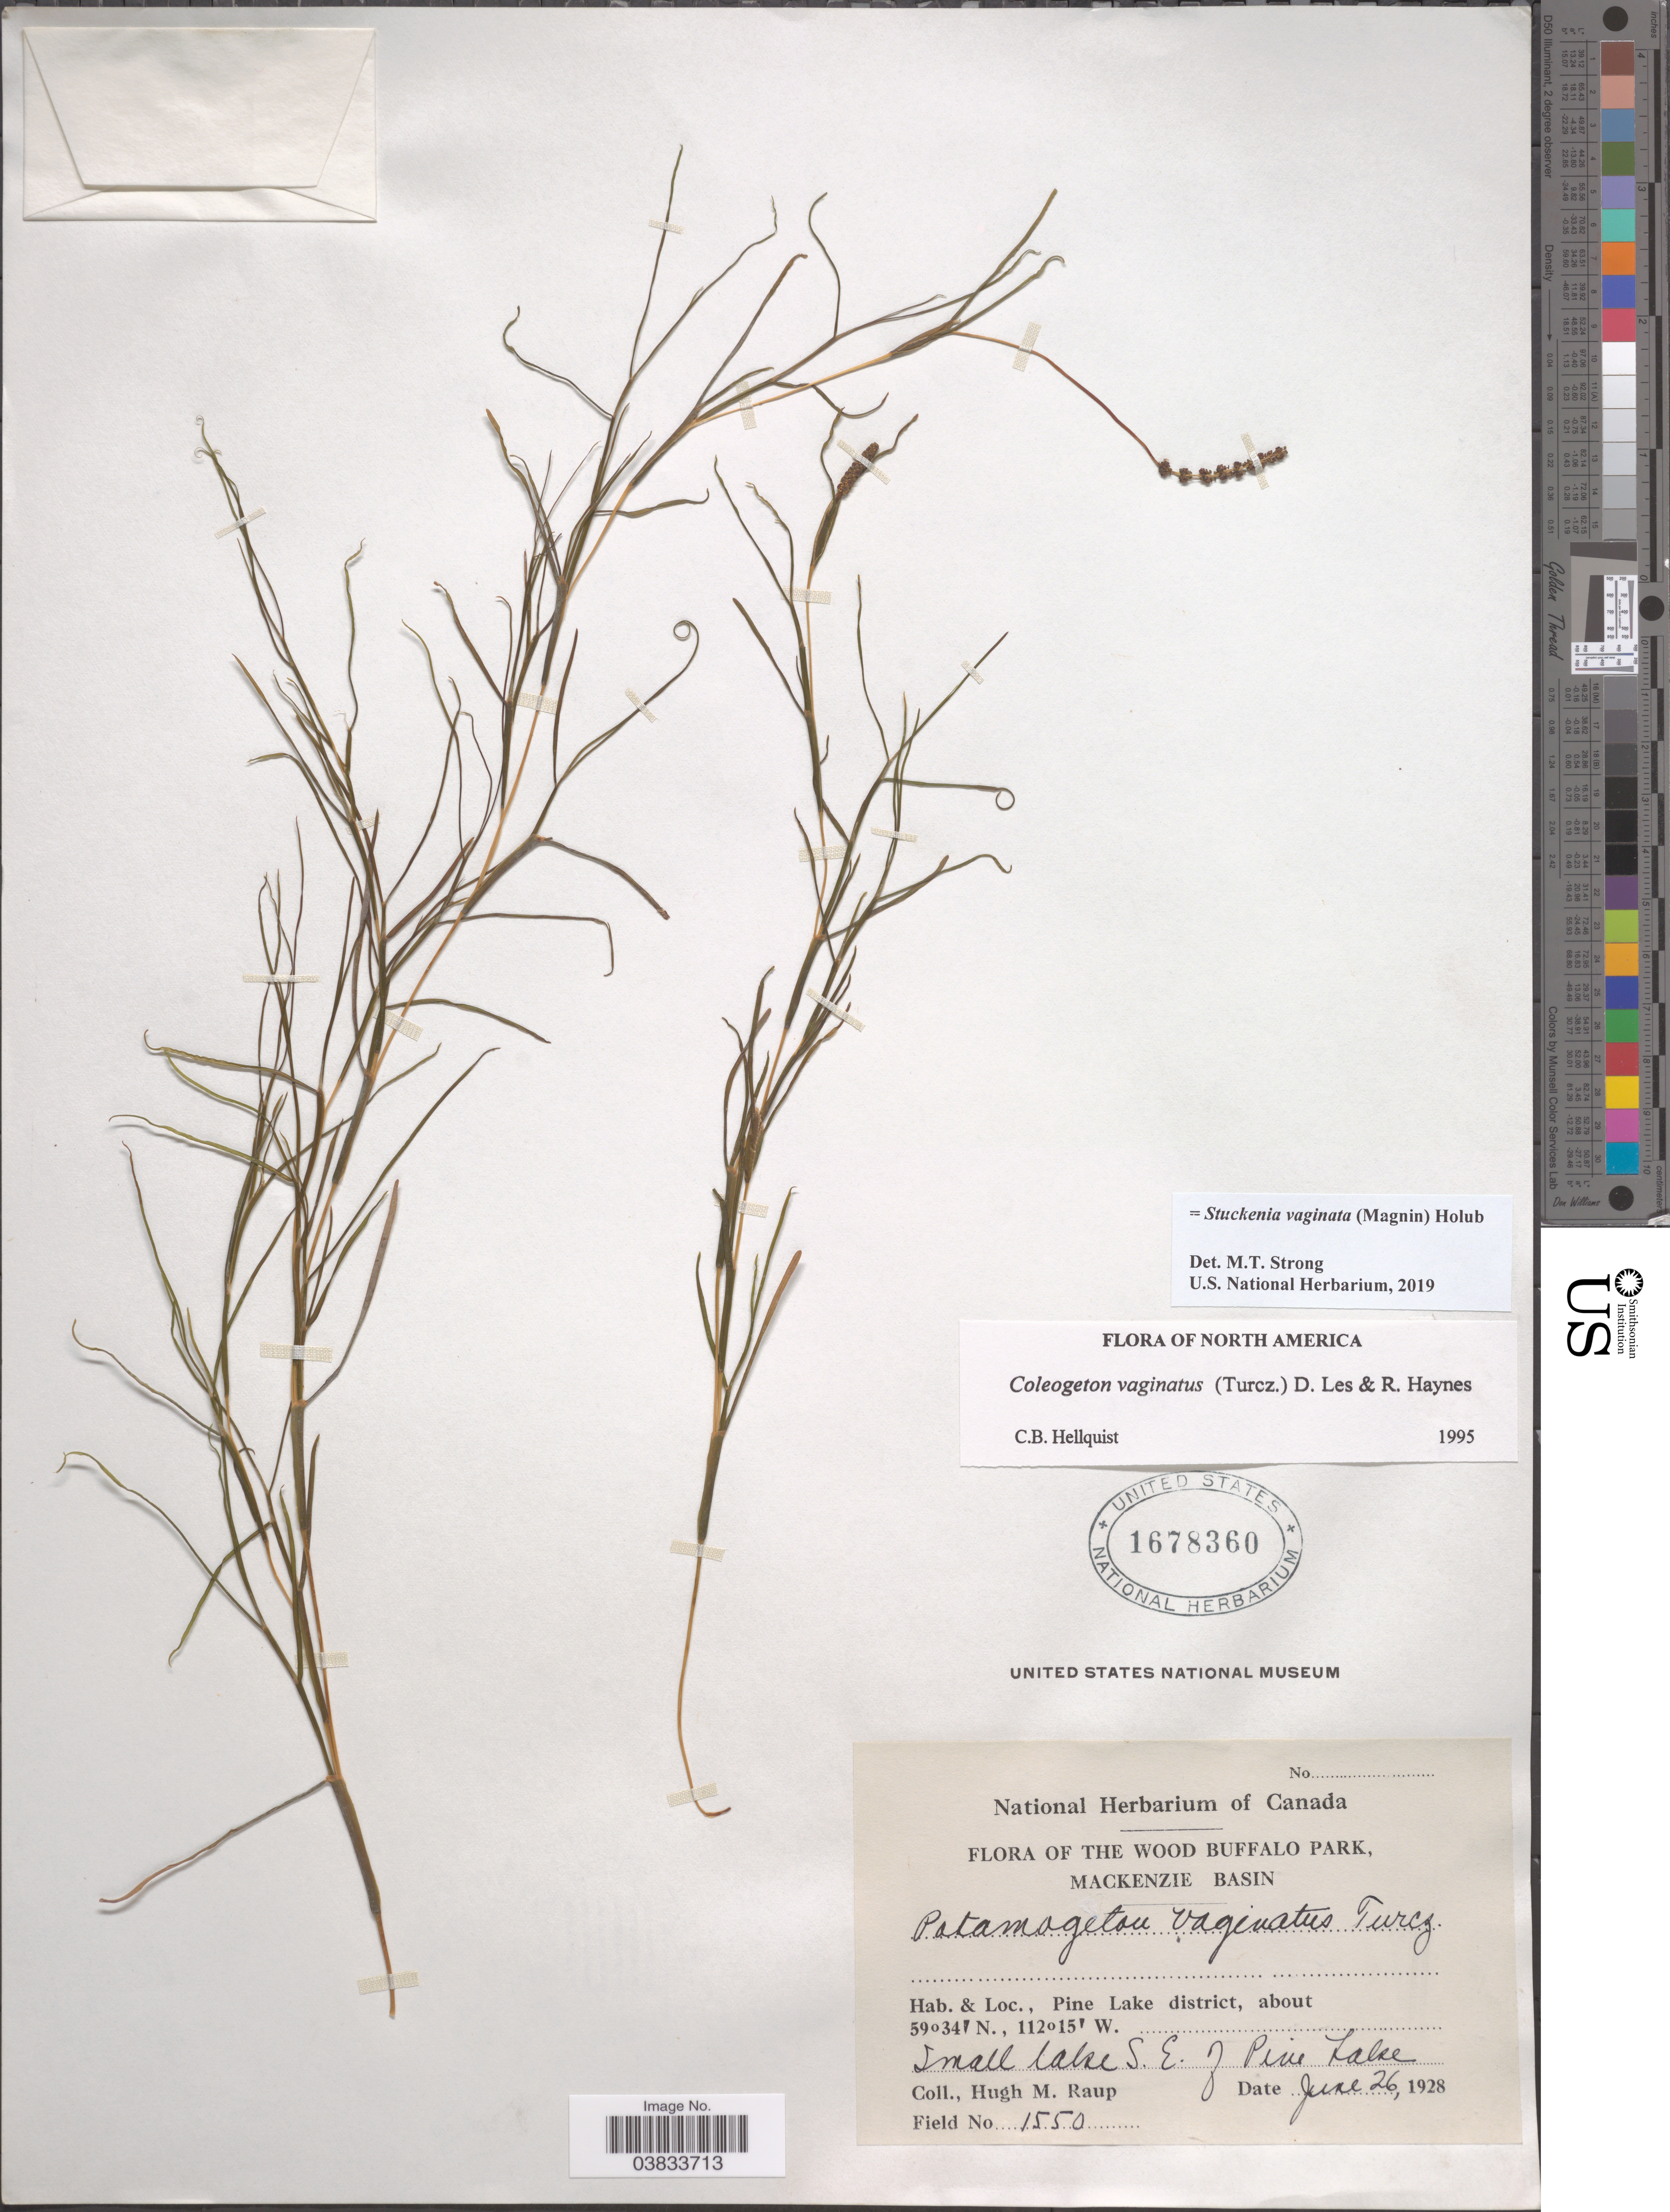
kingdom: Plantae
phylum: Tracheophyta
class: Liliopsida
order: Alismatales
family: Potamogetonaceae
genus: Stuckenia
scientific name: Stuckenia vaginata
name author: (Magnin) Holub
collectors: H. Raup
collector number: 1550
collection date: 1928-06-26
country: Canada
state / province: Alberta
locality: The Wood Buffalo Park, Mackenzie Basin. Pine Lake district. Small lake S.E. of Pine Lake.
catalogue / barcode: US 1678360